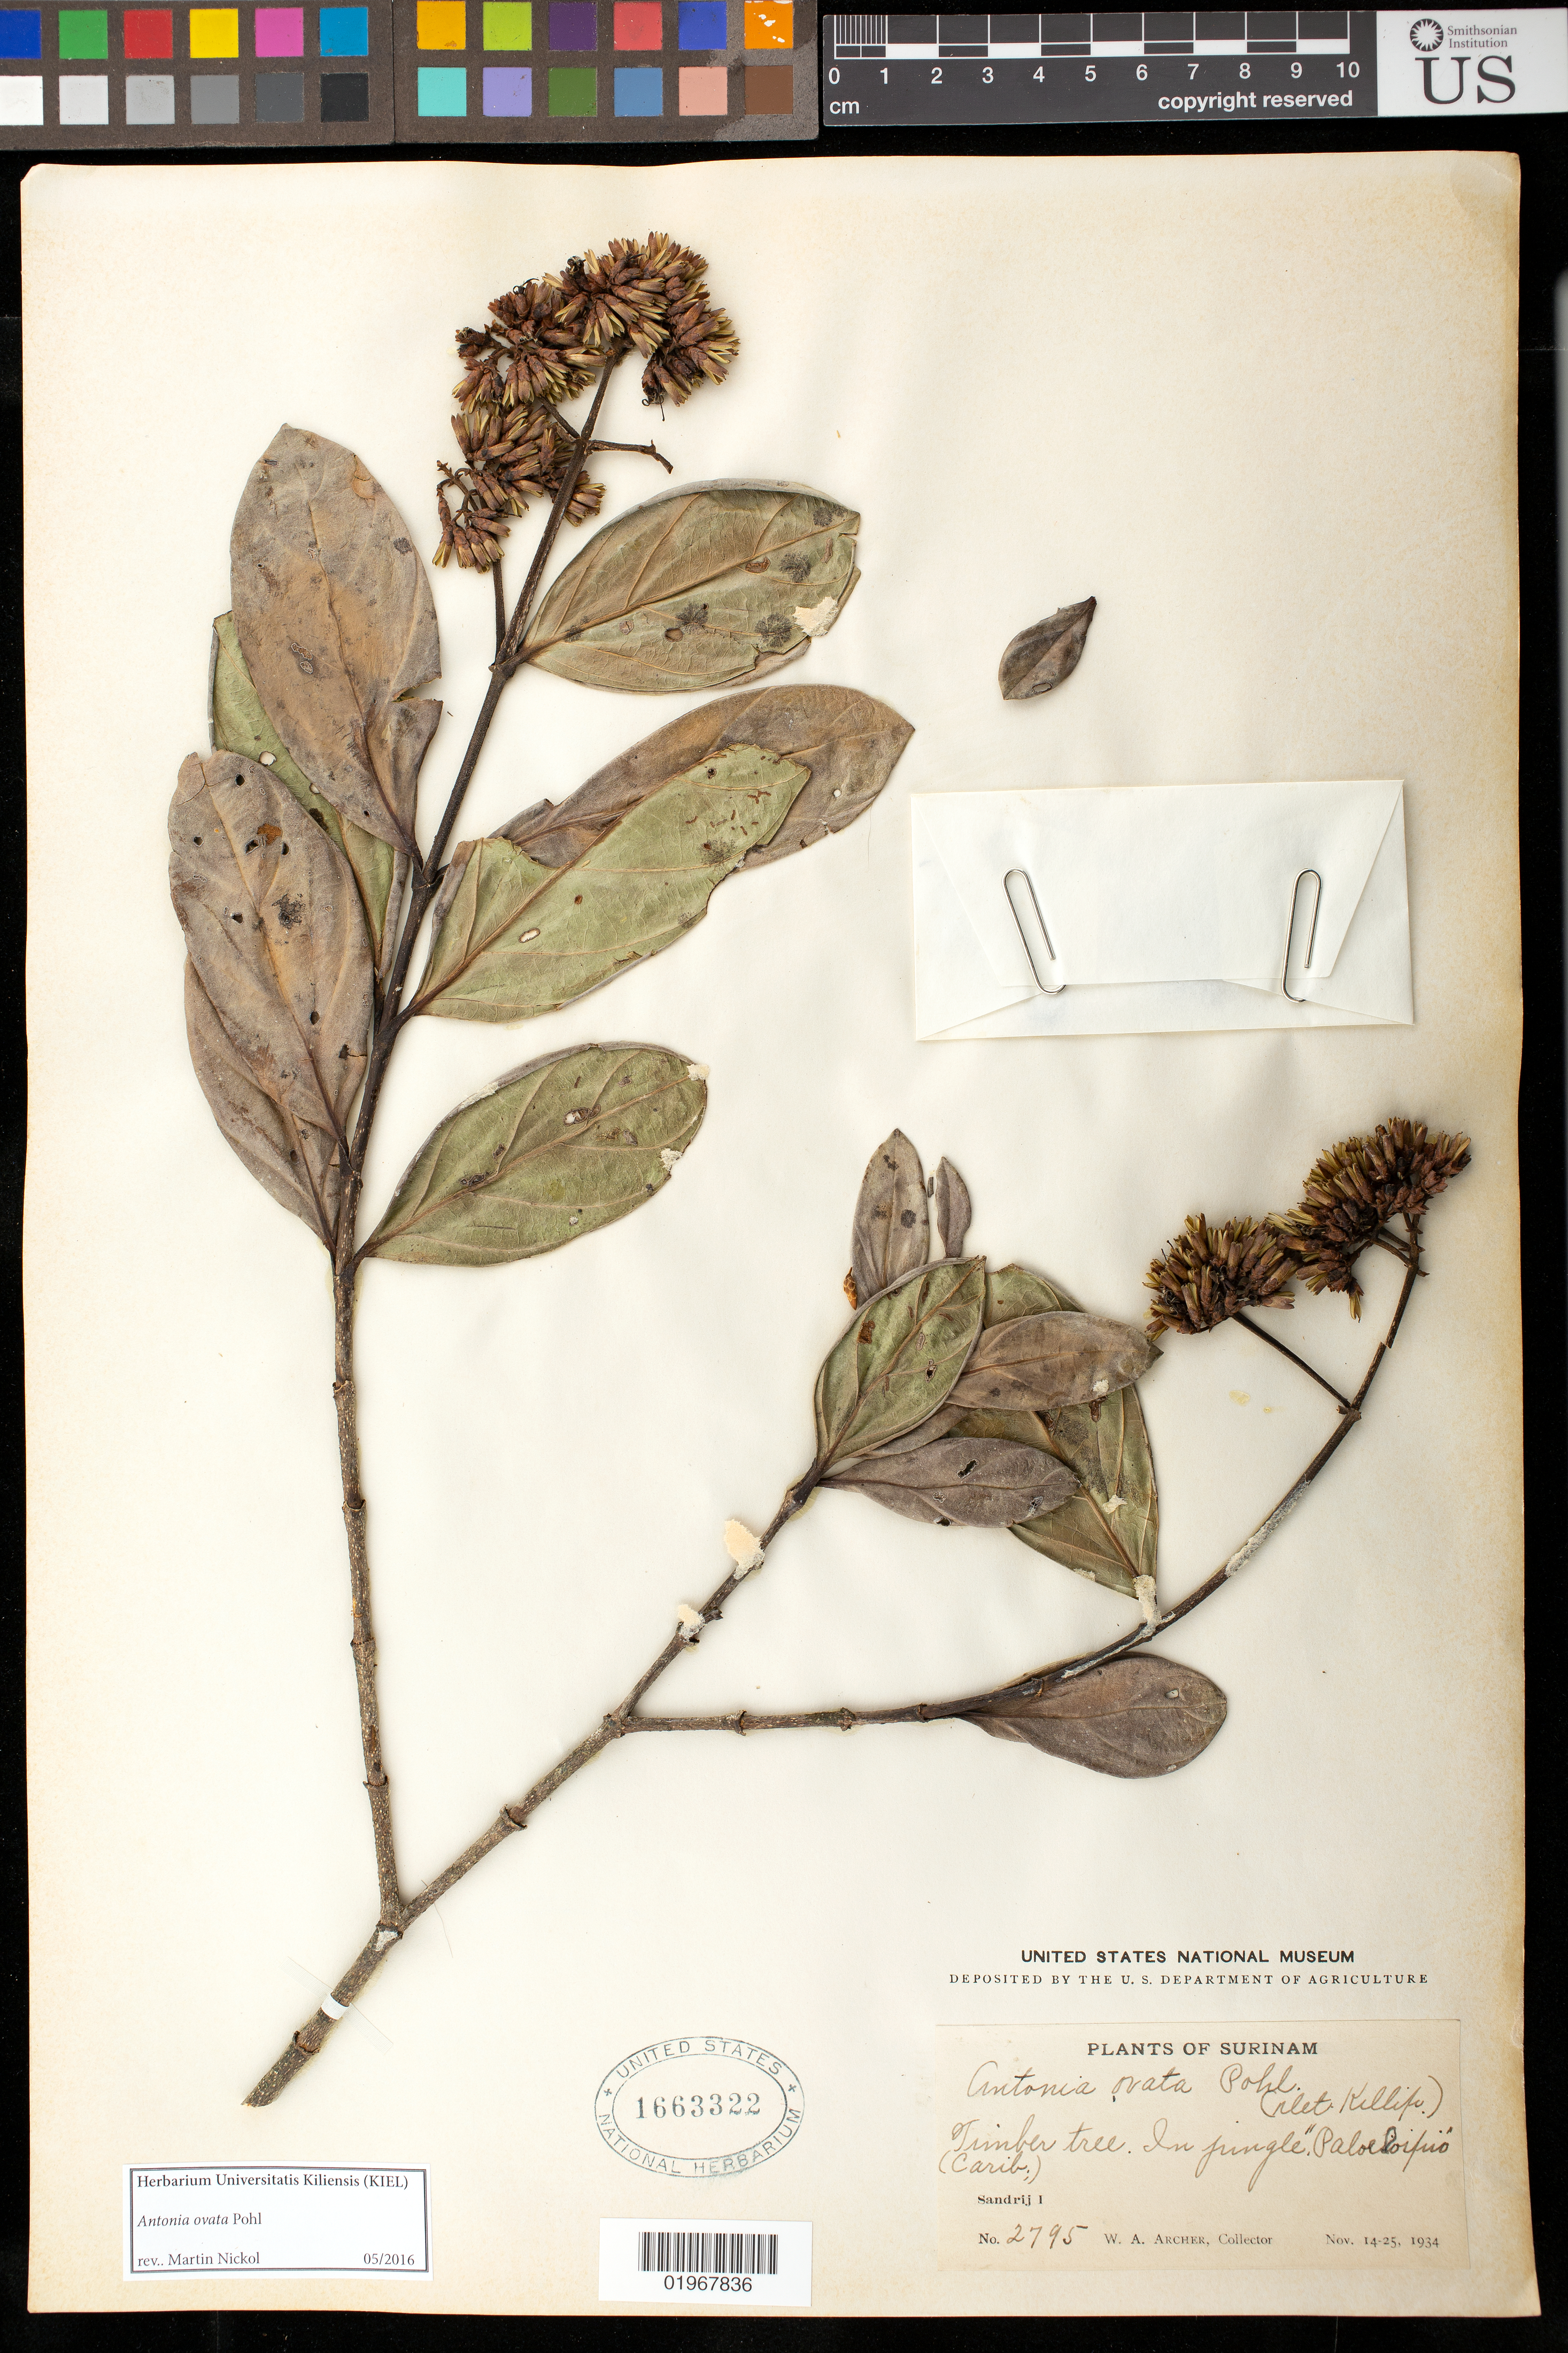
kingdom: Plantae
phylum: Tracheophyta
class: Magnoliopsida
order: Gentianales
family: Loganiaceae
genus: Antonia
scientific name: Antonia ovata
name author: Pohl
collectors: W. A. Archer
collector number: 2795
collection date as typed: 14 Nov 1934 to 25 Nov 1934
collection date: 1934-11-14/1934-11-25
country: Suriname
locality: Sandrij I.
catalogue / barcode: US 1663322